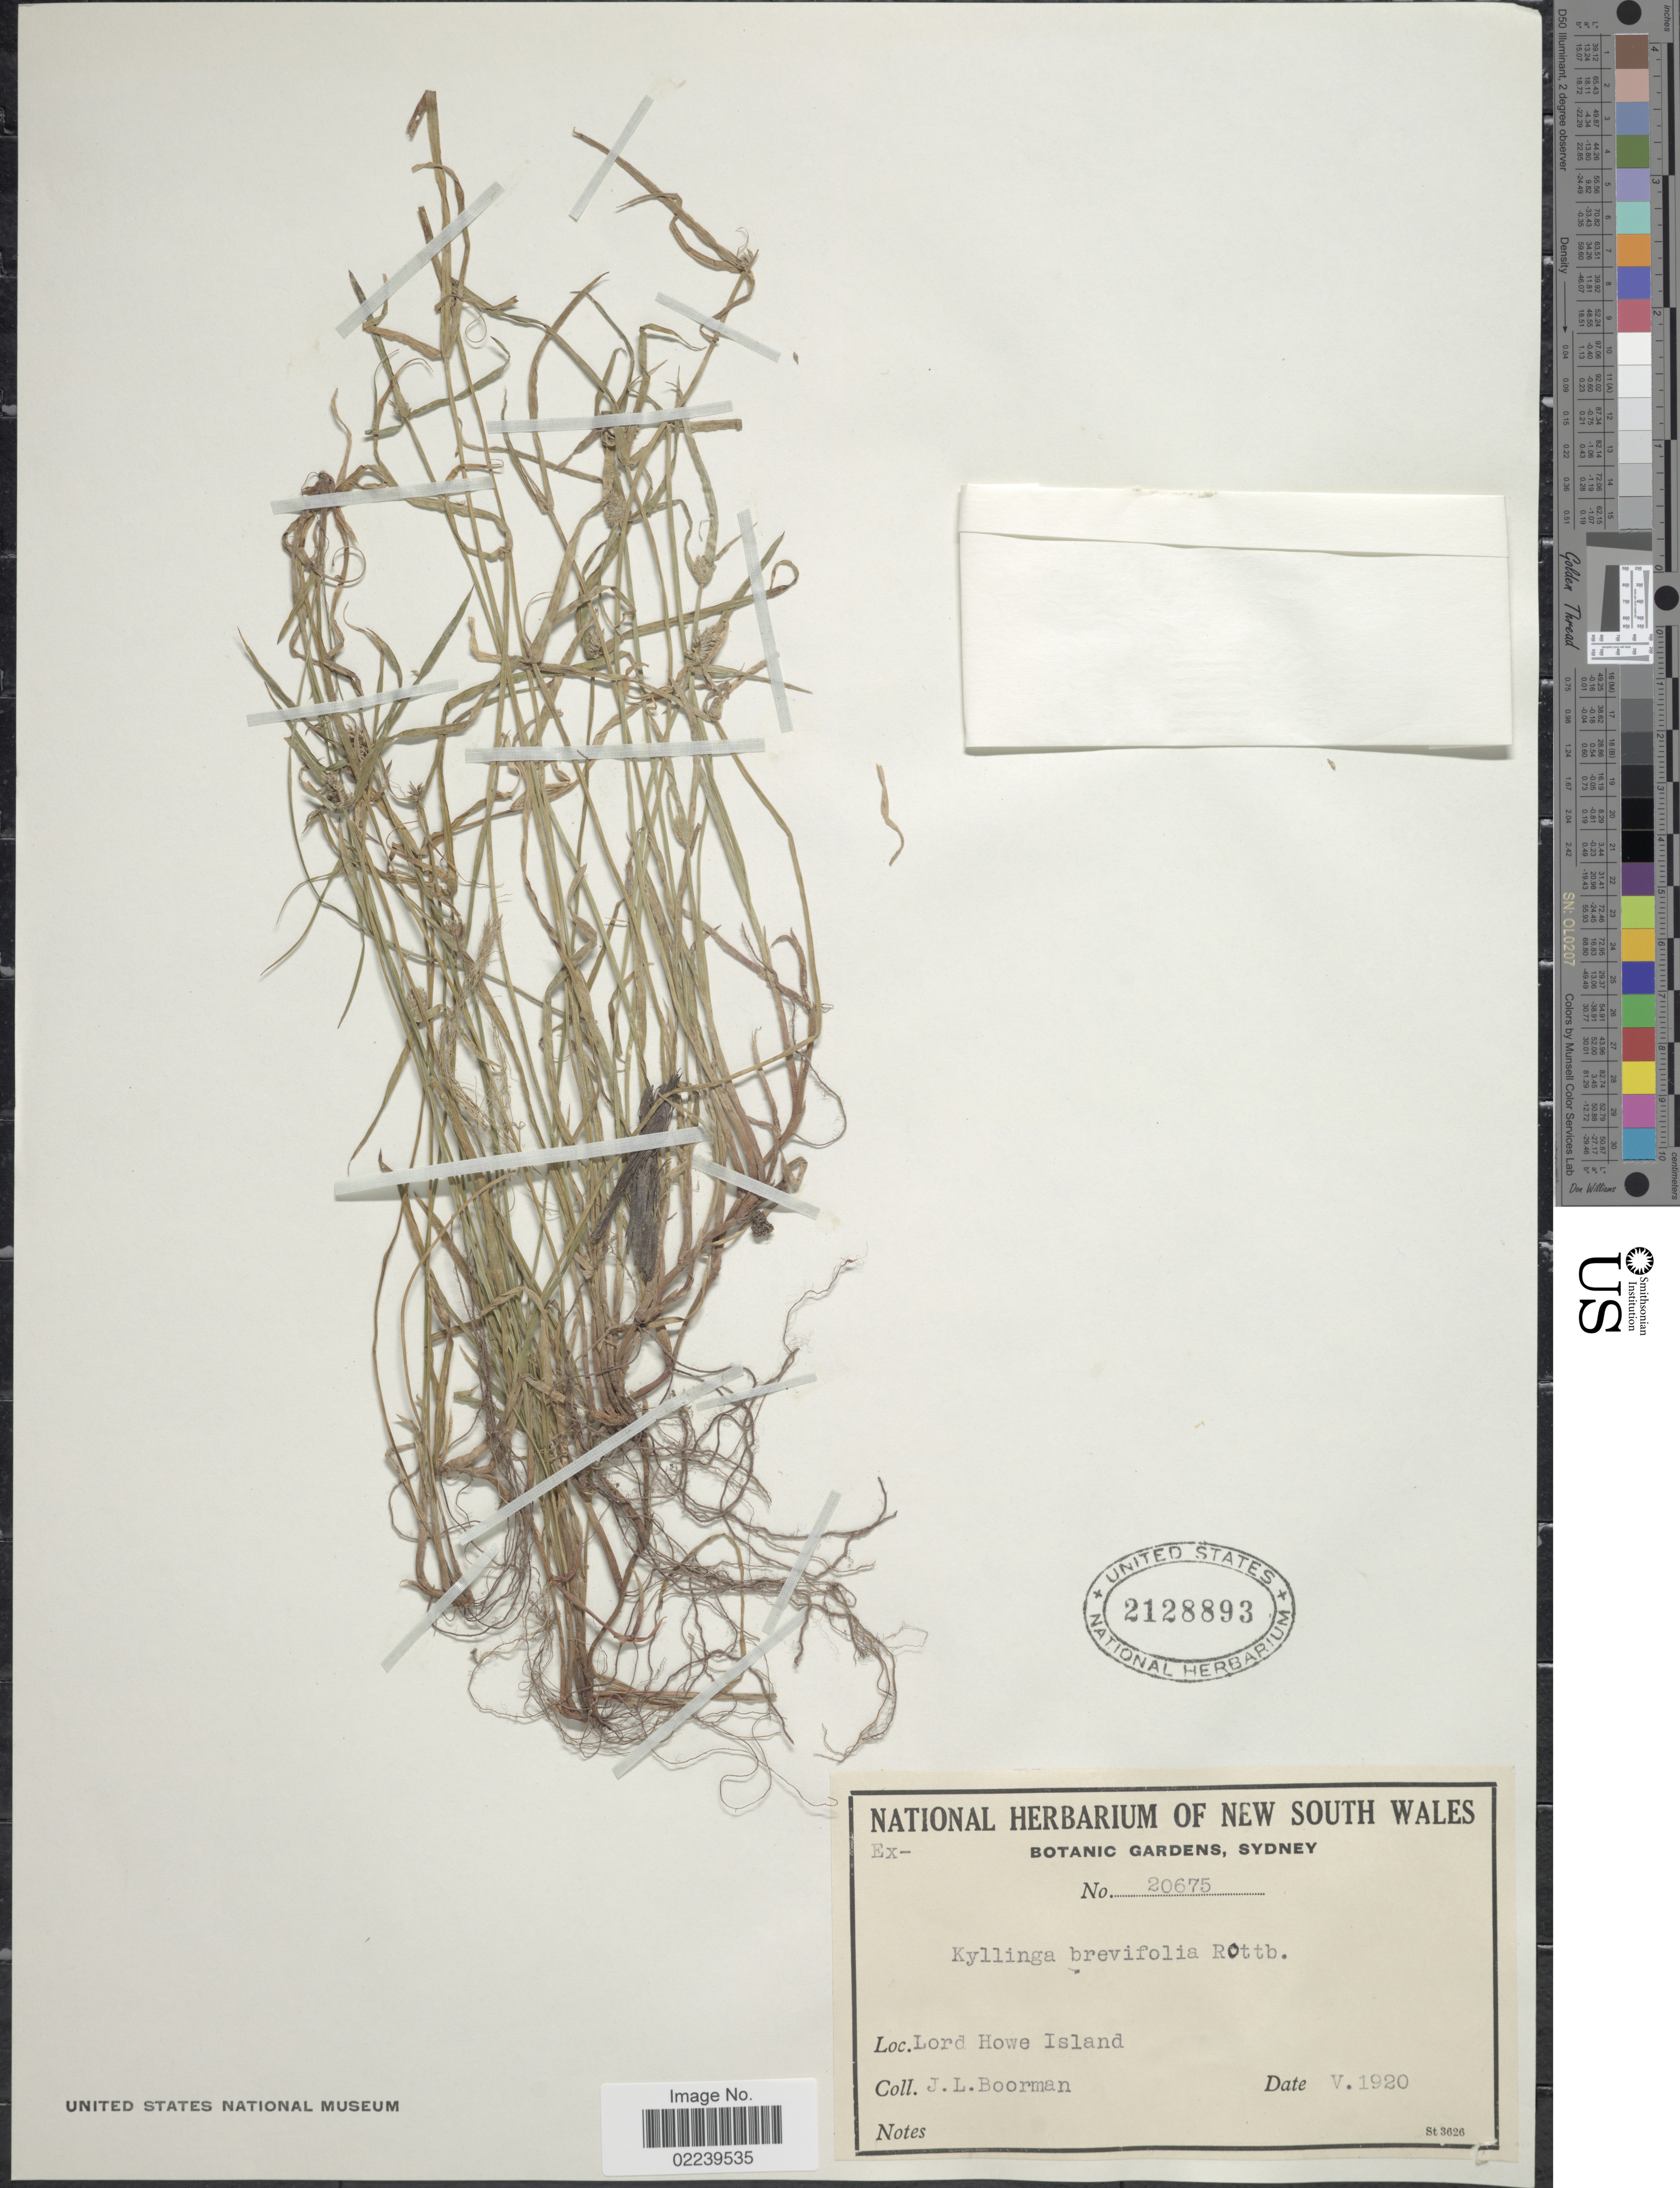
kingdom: Plantae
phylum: Tracheophyta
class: Liliopsida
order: Poales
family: Cyperaceae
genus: Cyperus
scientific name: Cyperus brevifolius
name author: (Rottb.) Hassk.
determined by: Strong, M. T., (US), Smithsonian Institution - National Museum of Natural History (UNITED STATES)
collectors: J. Boorman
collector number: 20675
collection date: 1920-05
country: Australia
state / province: New South Wales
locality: Lord Howe Island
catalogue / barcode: US 2128893